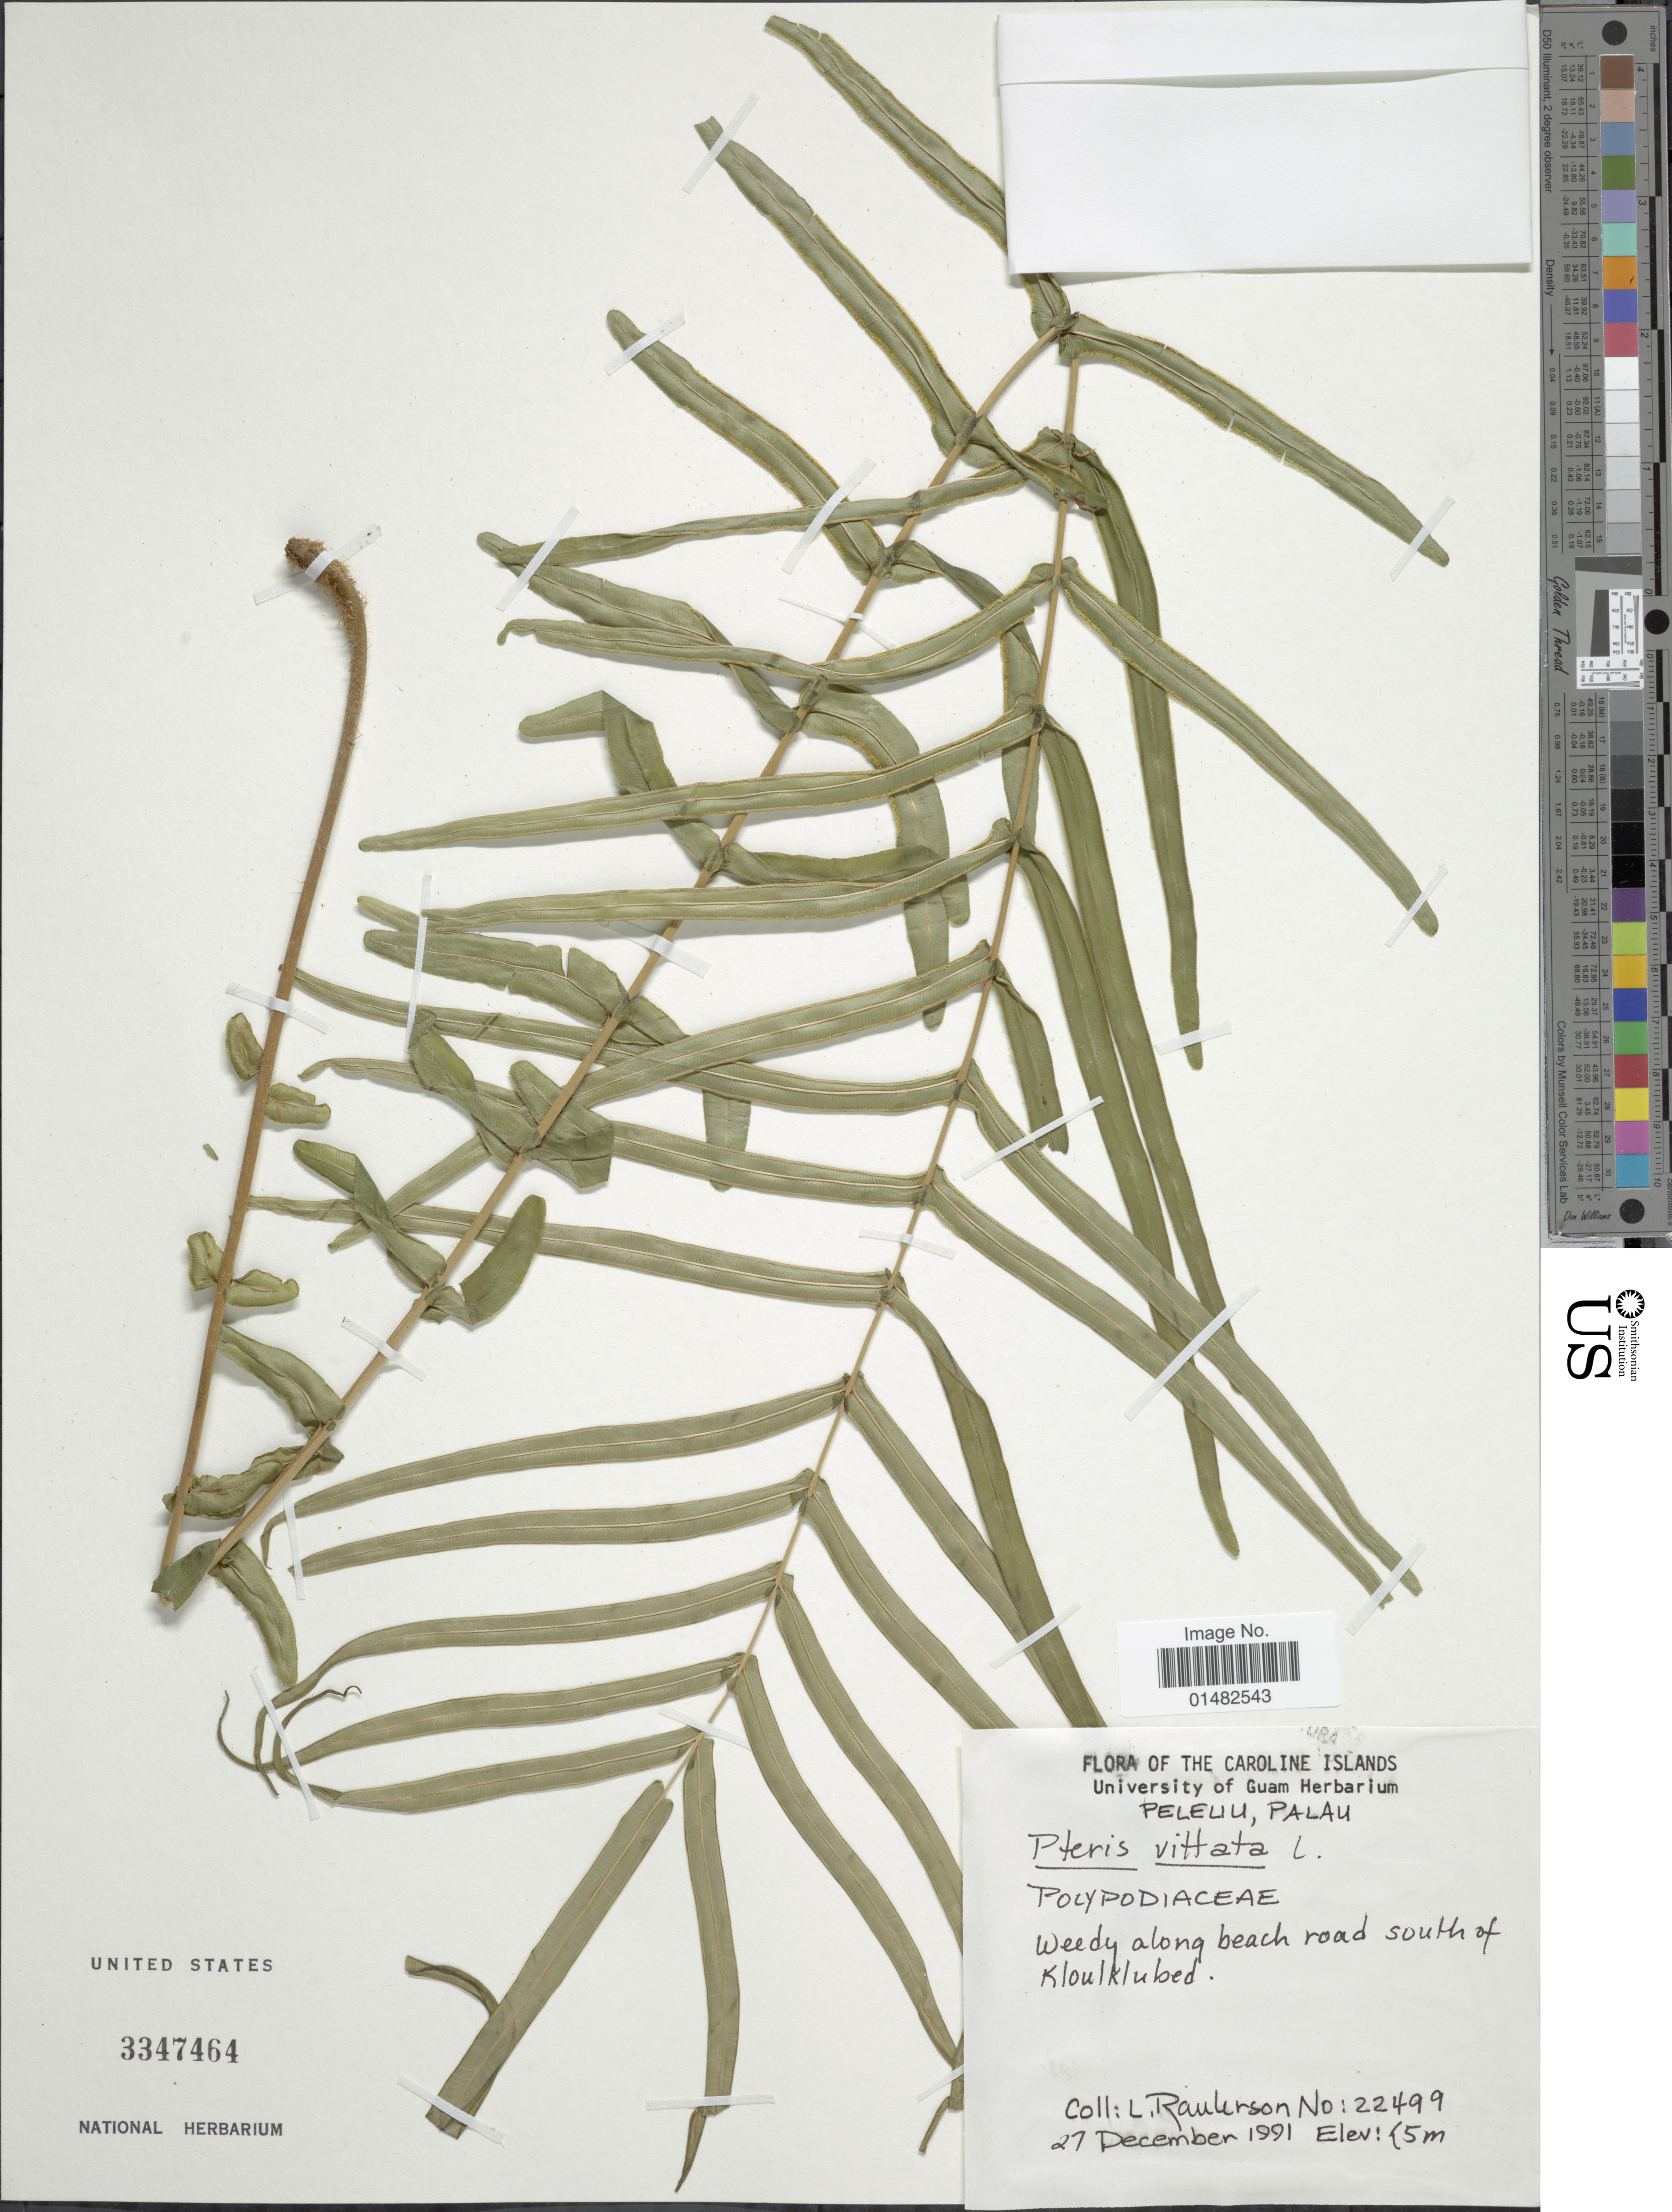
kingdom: Plantae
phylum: Tracheophyta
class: Polypodiopsida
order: Polypodiales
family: Pteridaceae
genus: Pteris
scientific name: Pteris vittata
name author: L.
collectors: L. Raulerson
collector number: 22499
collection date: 1991-12-27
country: Palau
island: Beliliou [Peleliu]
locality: Peleliu, Palau, Weedy along beach road south of Kloulklubed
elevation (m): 5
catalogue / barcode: US 3347464